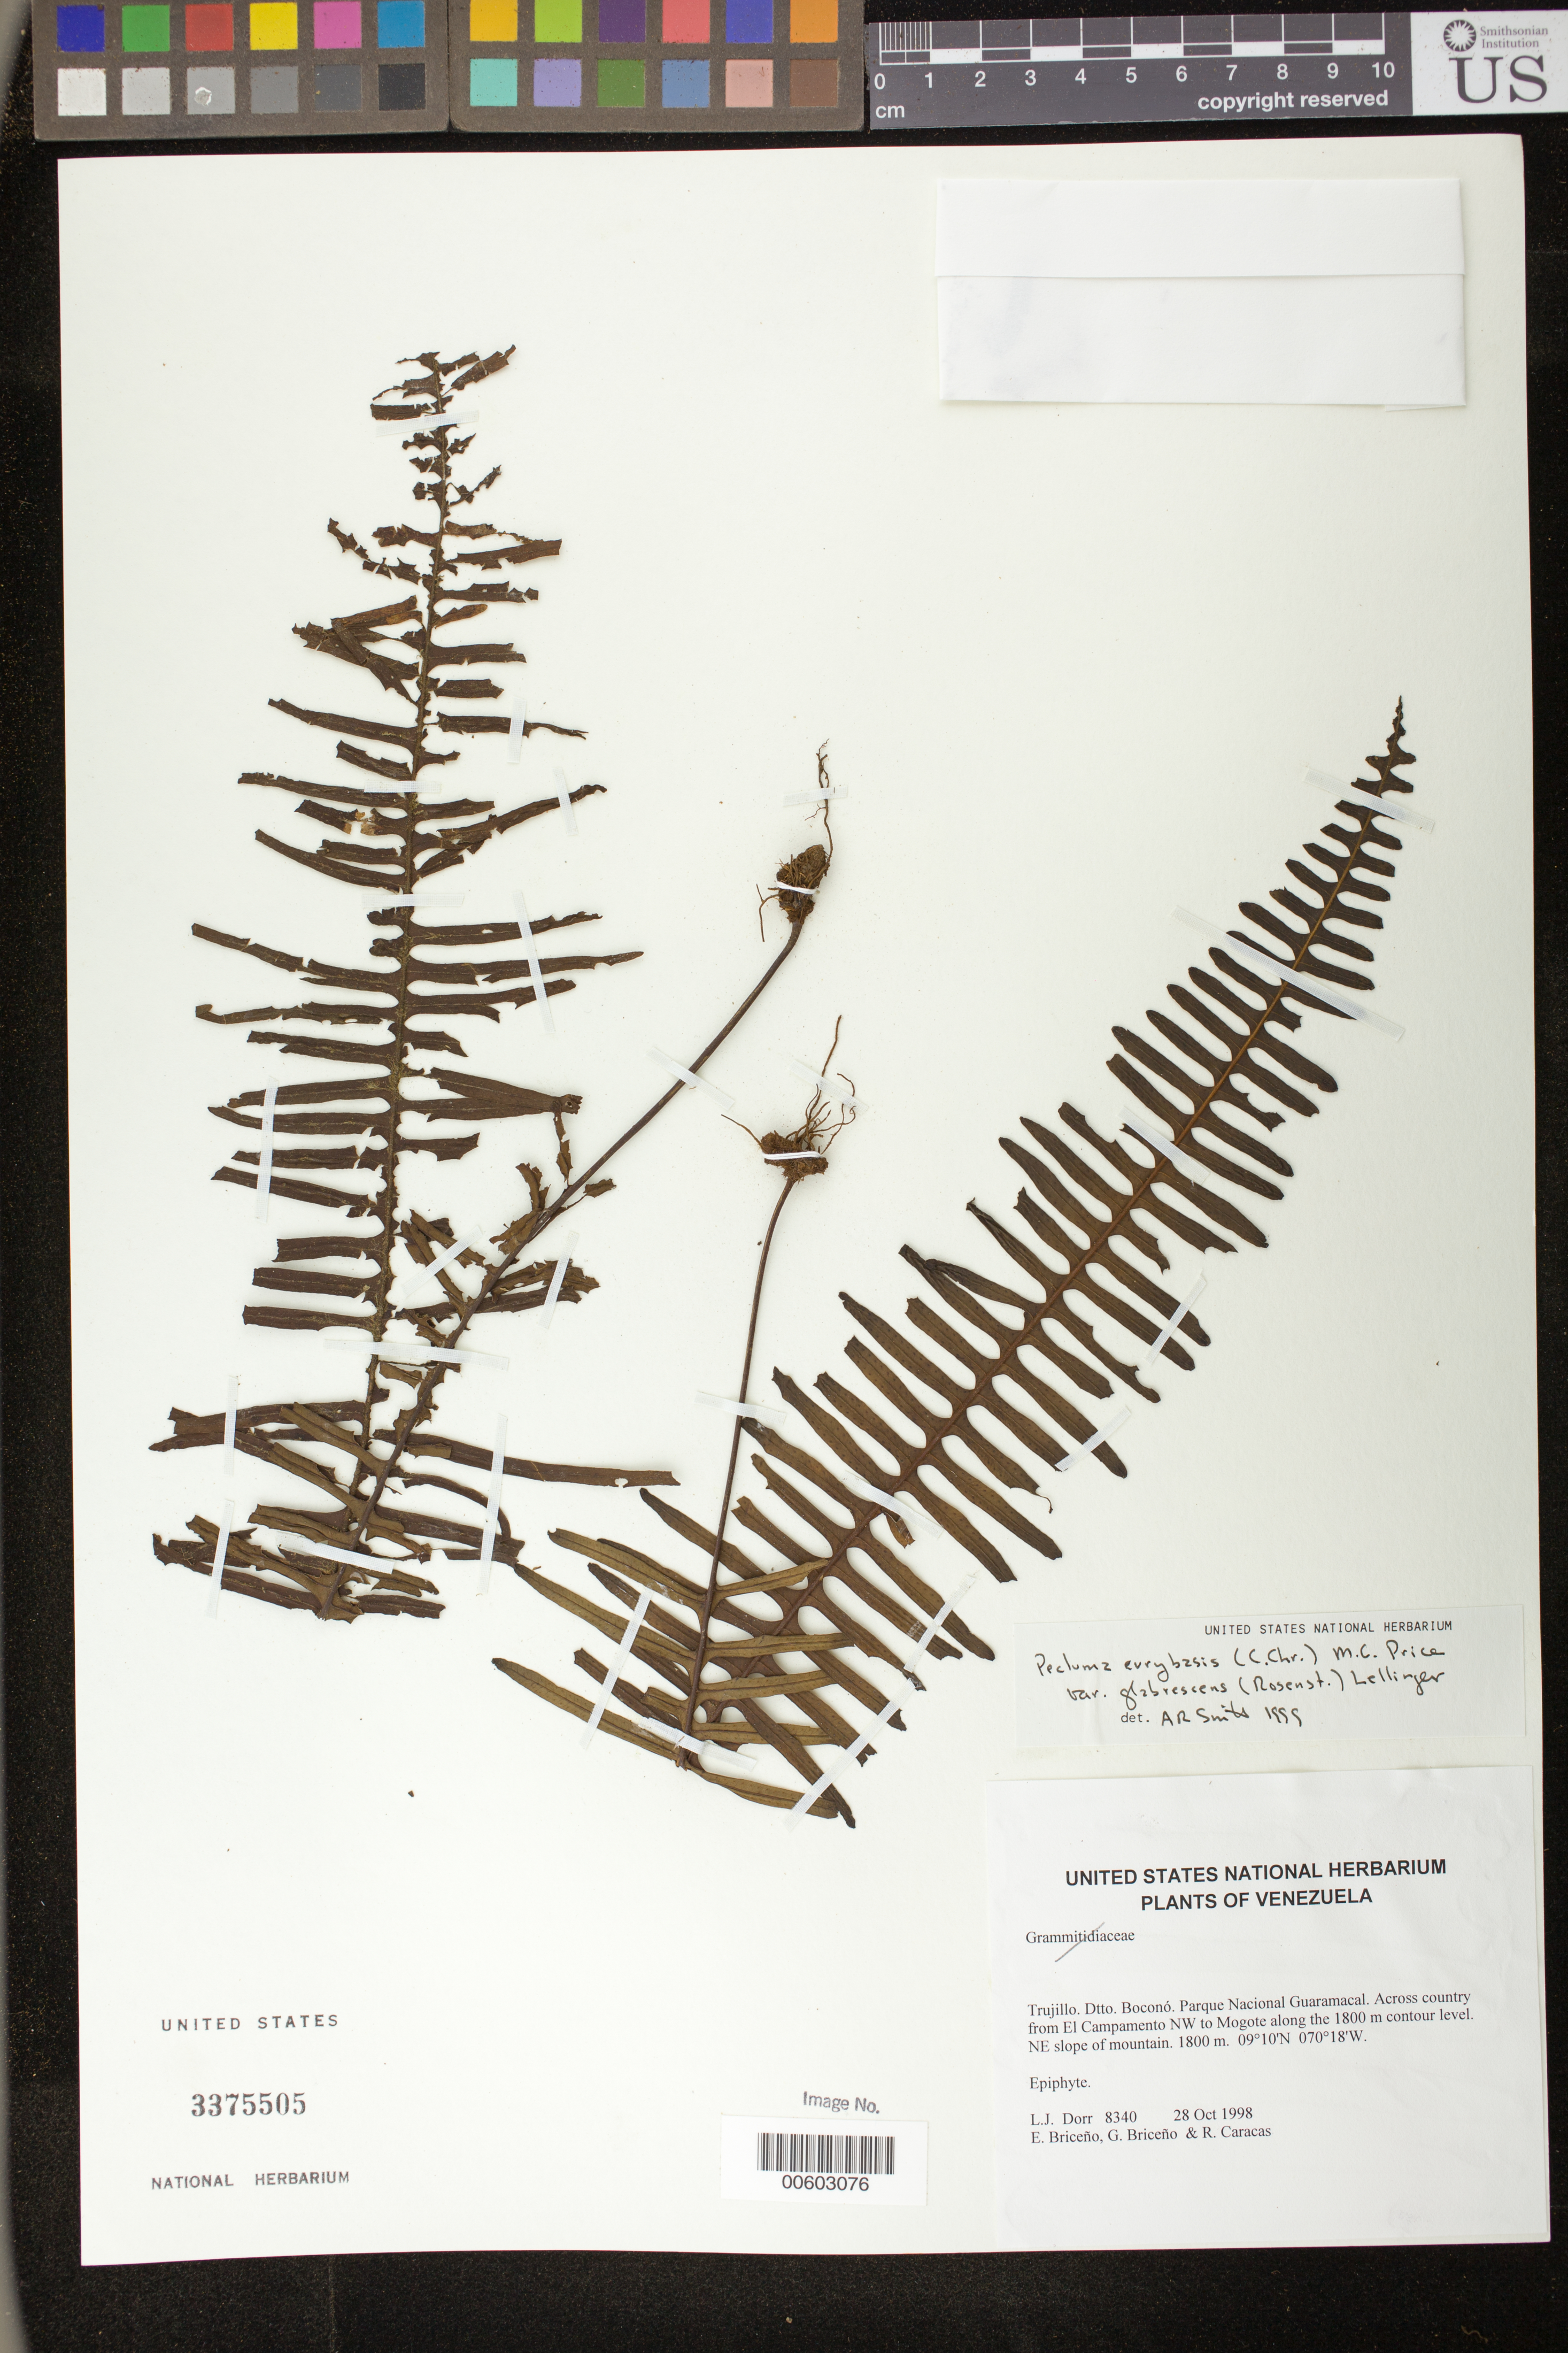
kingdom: Plantae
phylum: Tracheophyta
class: Polypodiopsida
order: Polypodiales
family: Polypodiaceae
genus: Pecluma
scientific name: Pecluma eurybasis var. glabrescens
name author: (C. Chr.) M.G. Price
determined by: Smith, Alan R., (UC)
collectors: L. J. Dorr, E. Briceño, G. Briceño & R. Caracas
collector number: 8340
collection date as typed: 28 Oct 1998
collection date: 1998-10-28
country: Venezuela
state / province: Trujillo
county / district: Boconó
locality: Parque Nacional Guaramacal. Across country from El Campamento NW to Mogote along the 1800 m contour level. NE slope of mountain.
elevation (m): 1800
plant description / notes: PORT, UC, US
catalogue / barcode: US 3375505